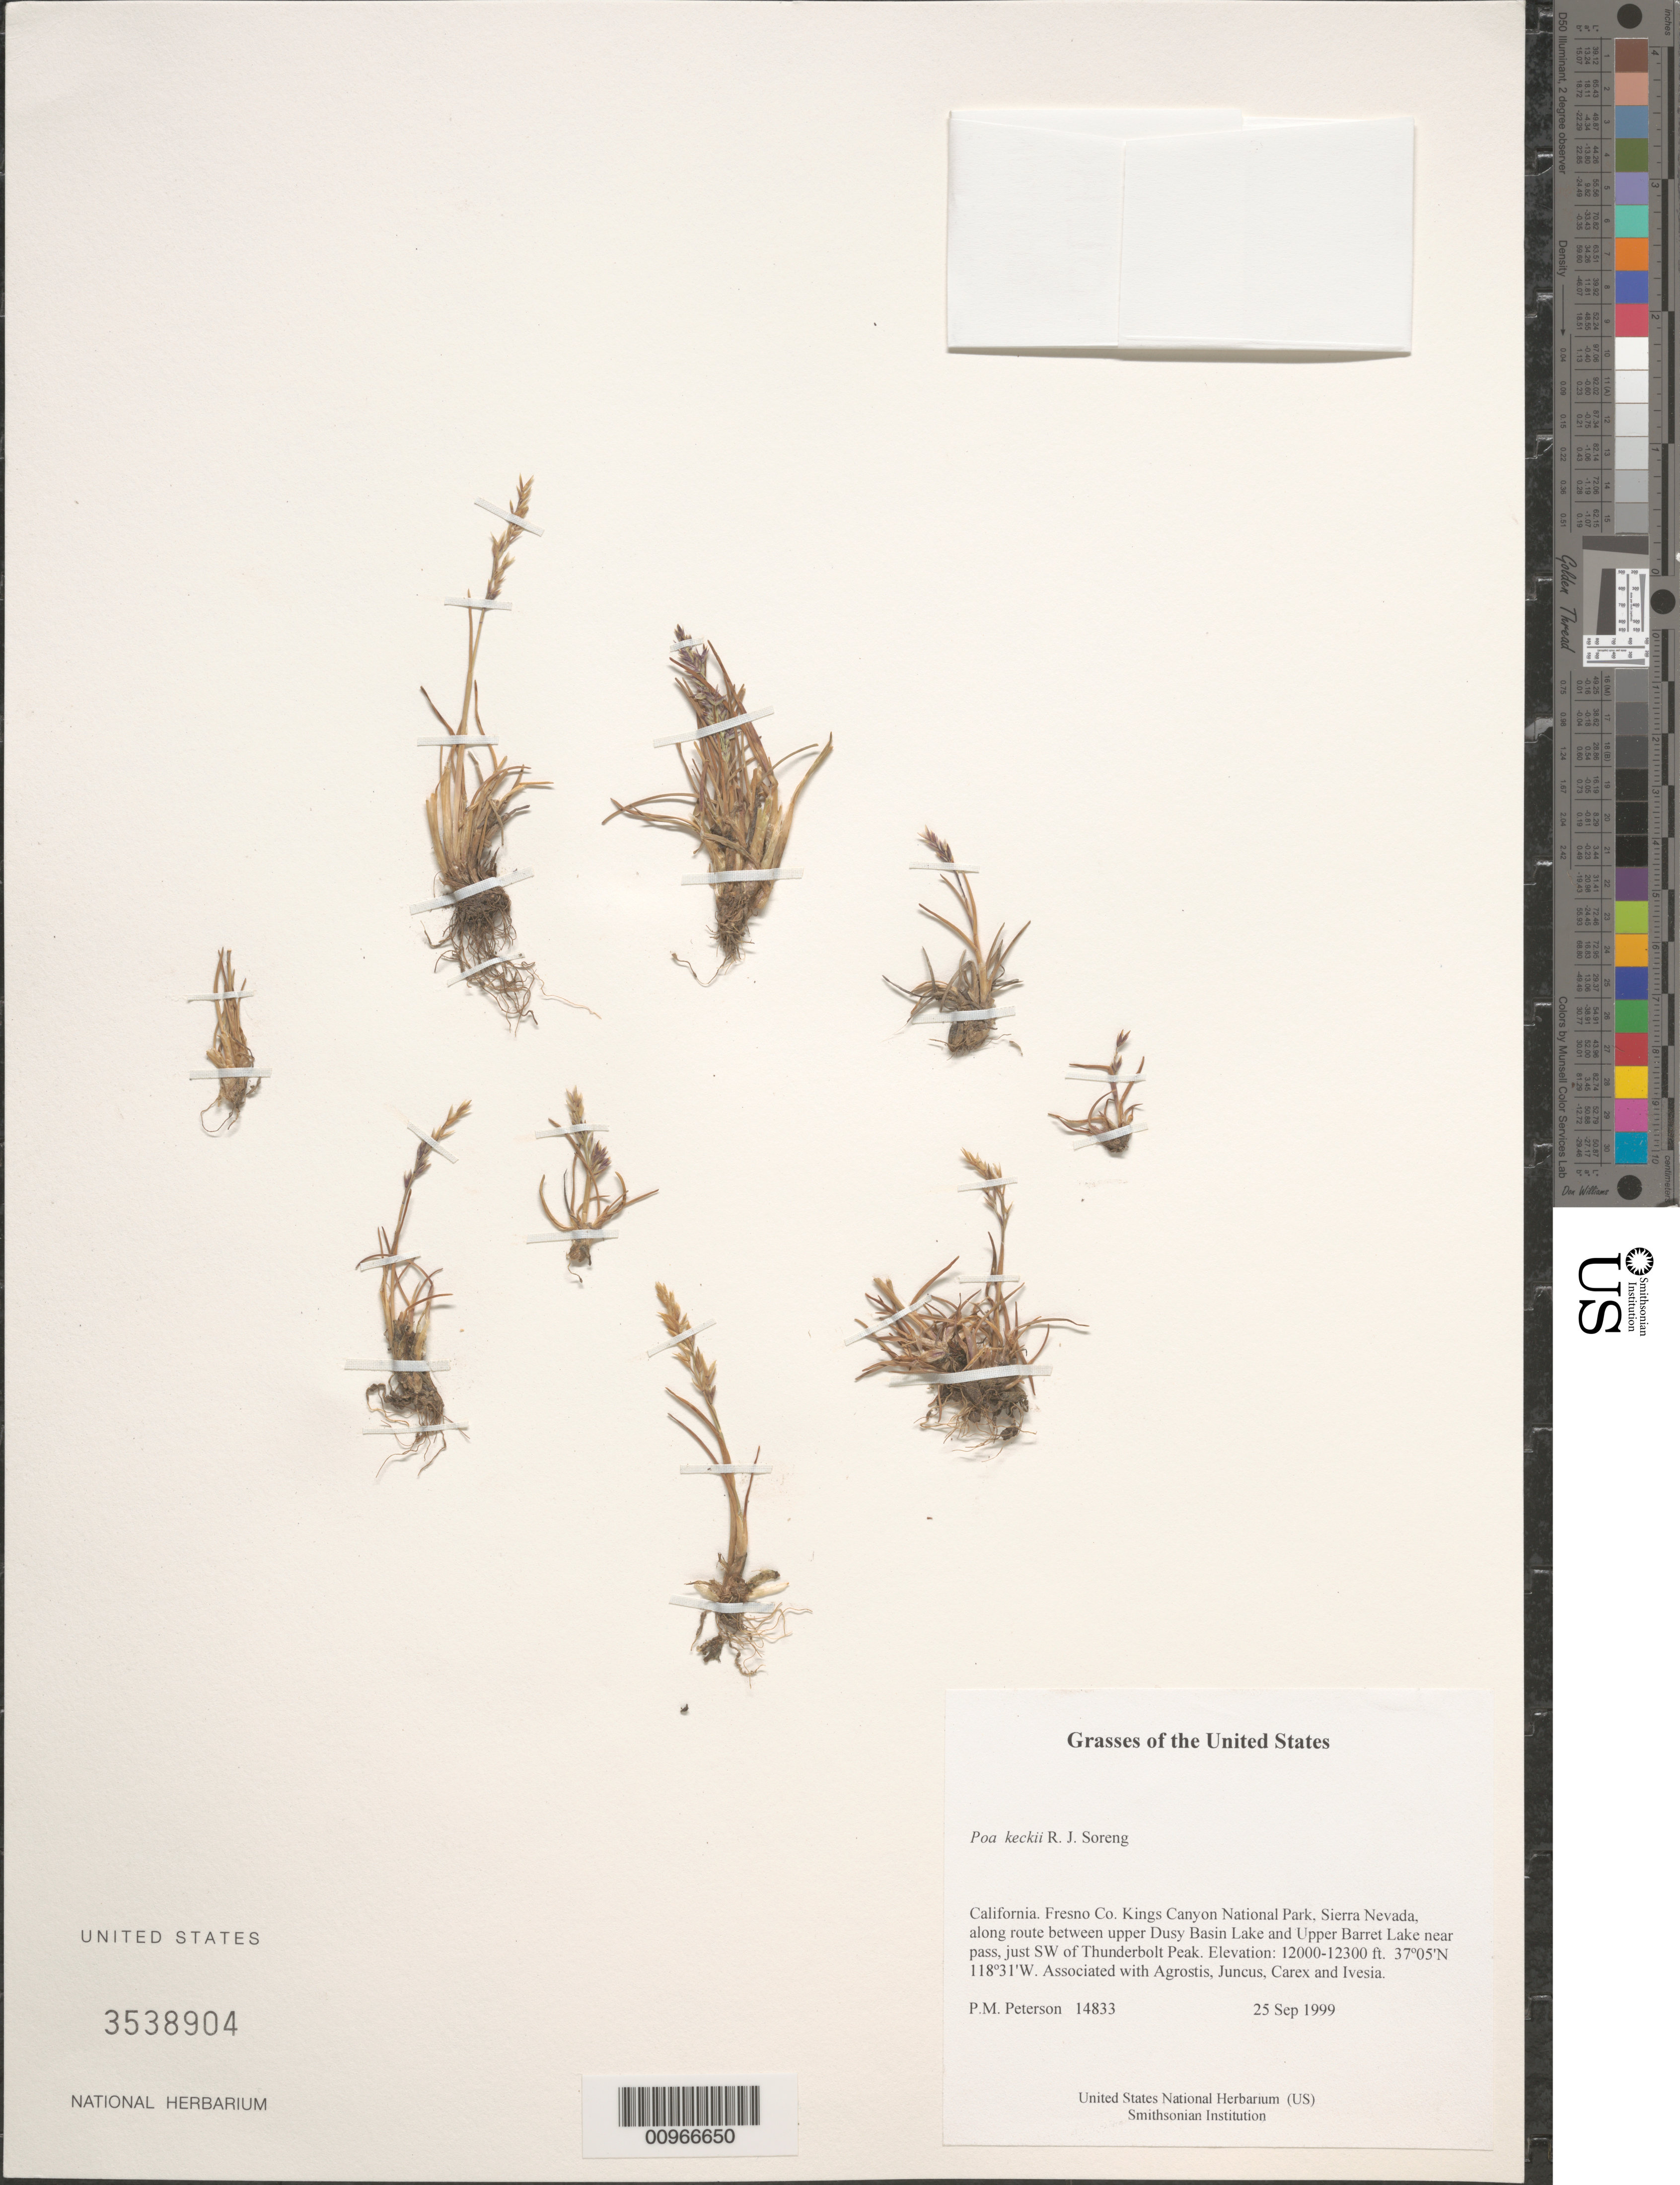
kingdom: Plantae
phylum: Tracheophyta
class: Liliopsida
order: Poales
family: Poaceae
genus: Poa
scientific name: Poa keckii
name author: Soreng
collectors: P. M. Peterson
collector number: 14833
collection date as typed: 25 Sep 1999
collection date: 1999-09-25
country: United States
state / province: California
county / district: Fresno Co.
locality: Kings Canyon National Park, Sierra Nevada, along route between upper Dusy Basin Lake and Upper Barret Lake near pass, just SW of Thunderbolt Peak.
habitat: Associated with Agrostis, Juncus, Carex and Ivesia.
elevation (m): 3658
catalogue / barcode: US 3538904